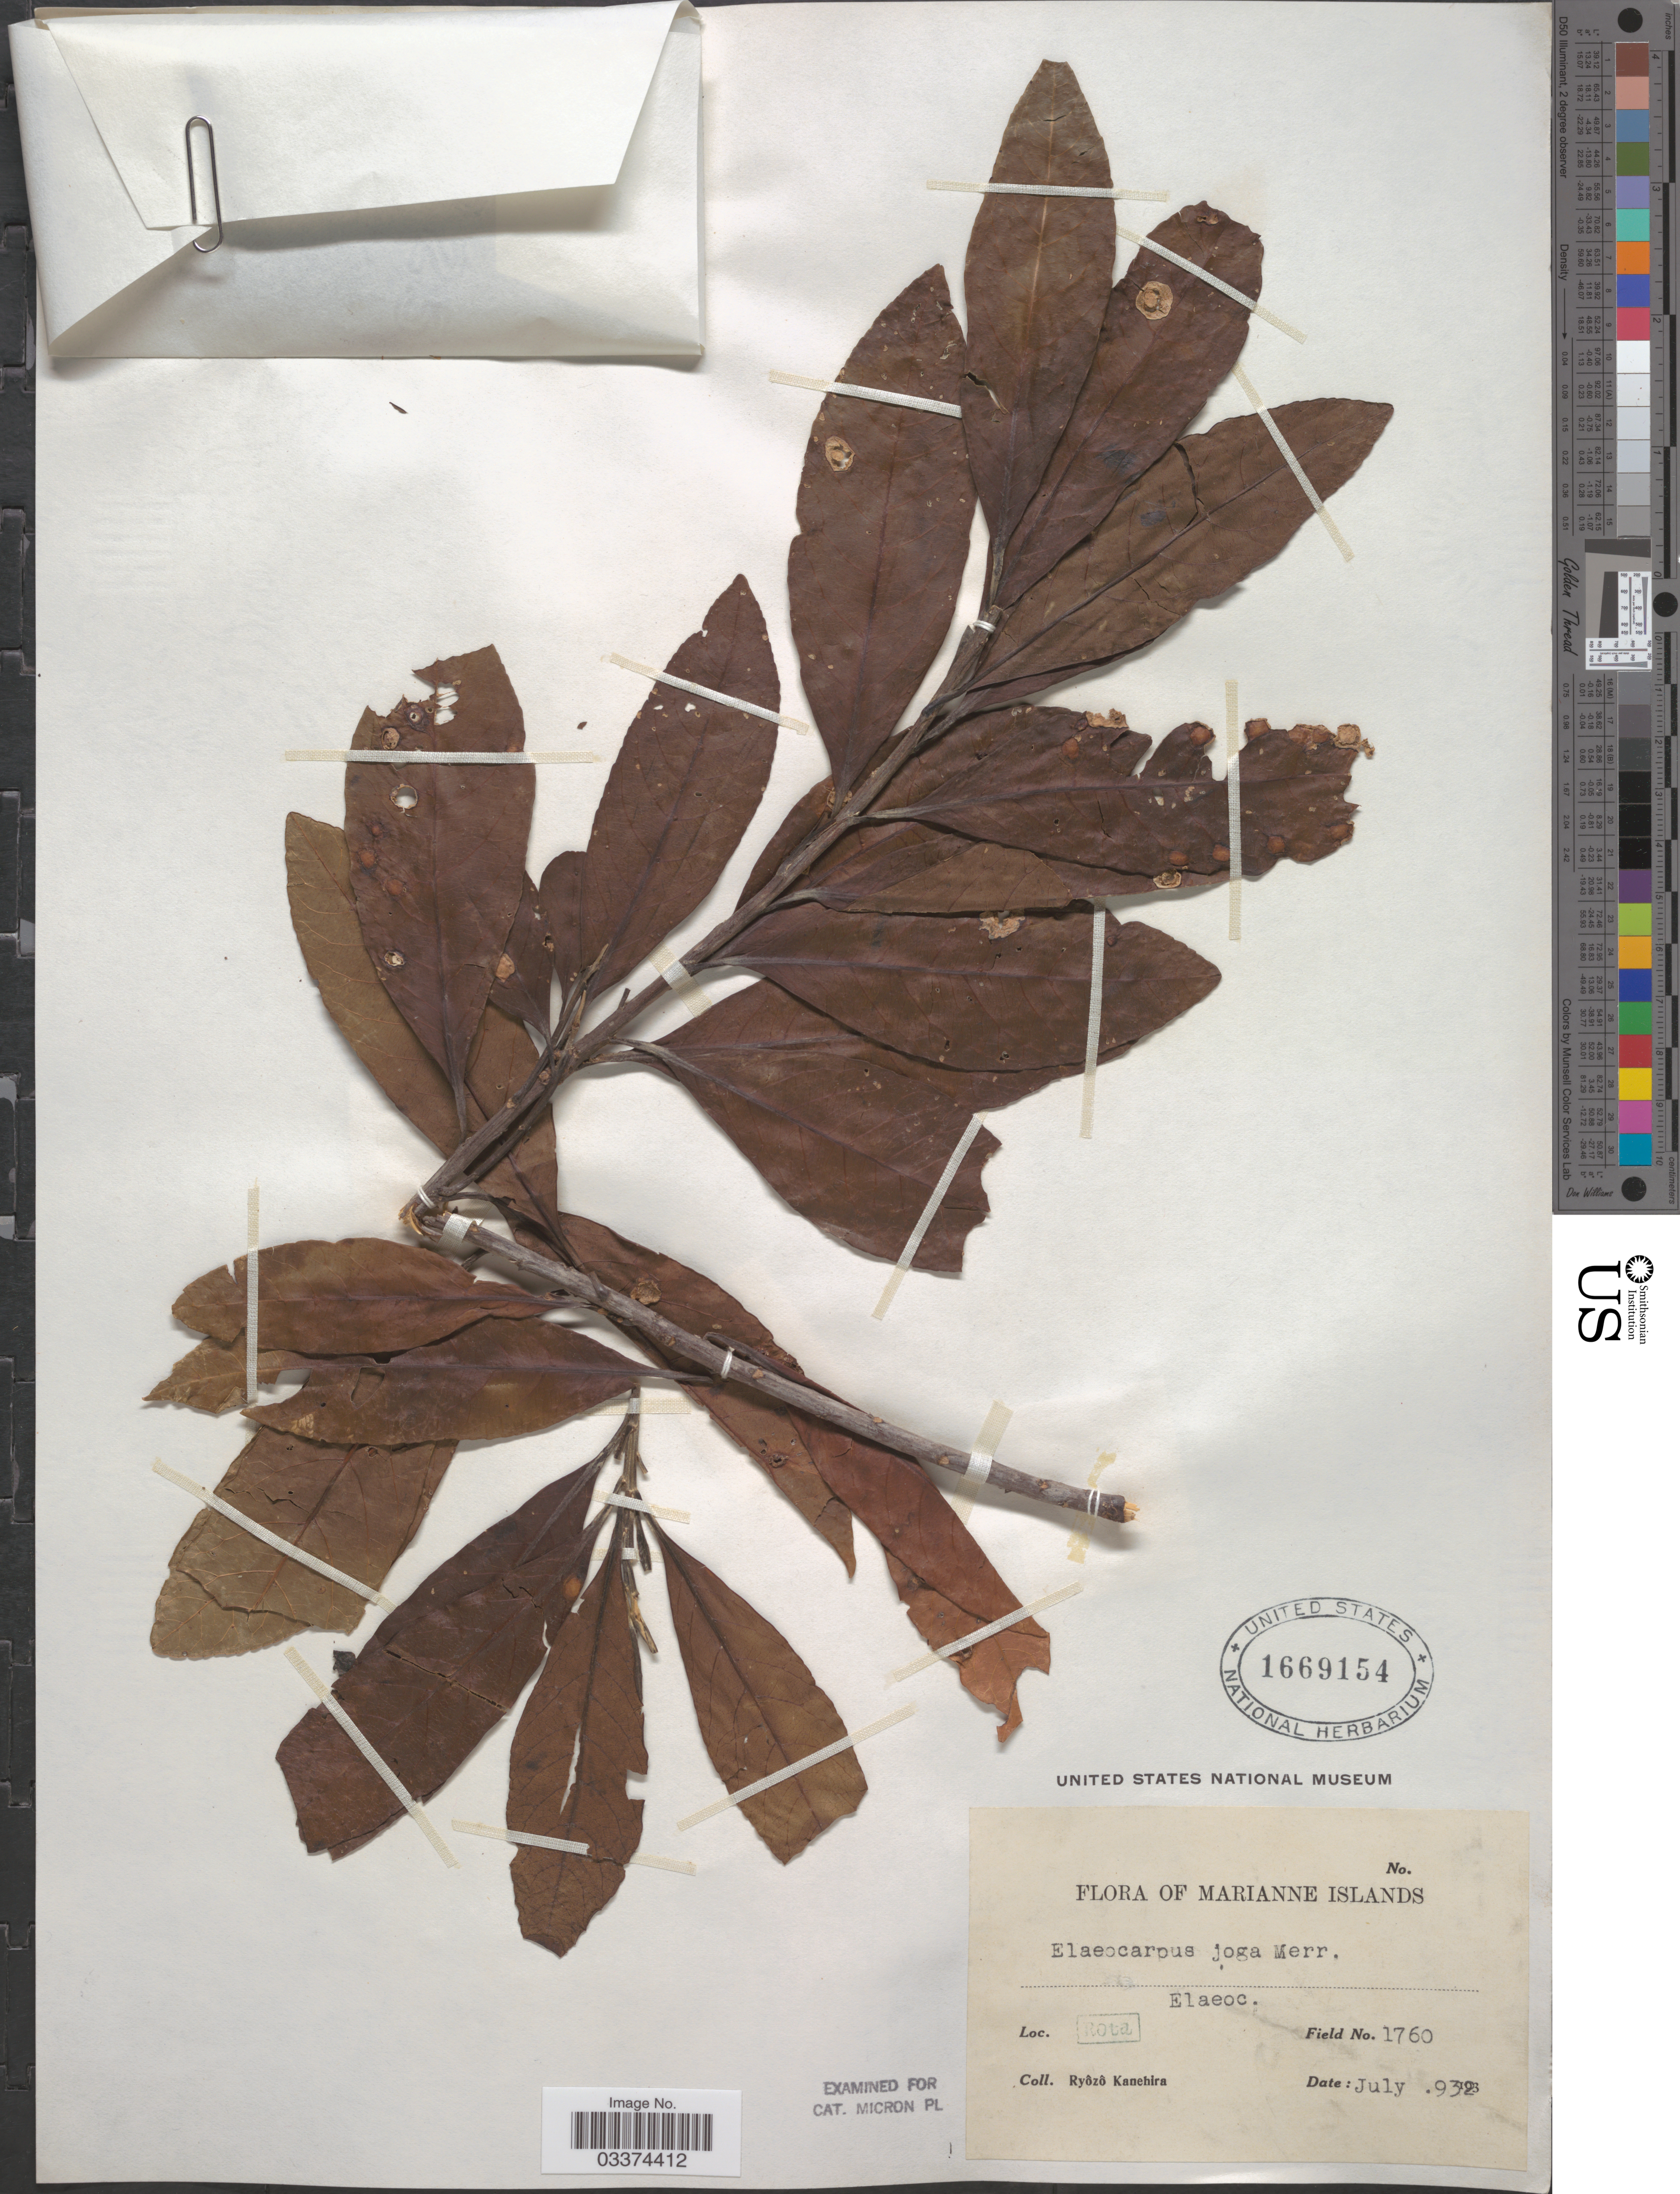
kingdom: Plantae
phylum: Tracheophyta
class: Magnoliopsida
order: Oxalidales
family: Elaeocarpaceae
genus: Elaeocarpus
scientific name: Elaeocarpus joga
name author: Merr.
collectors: R. Kanehira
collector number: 1760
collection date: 1932-07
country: Northern Mariana Islands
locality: Rota, Marianne Islands.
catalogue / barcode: US 1669154